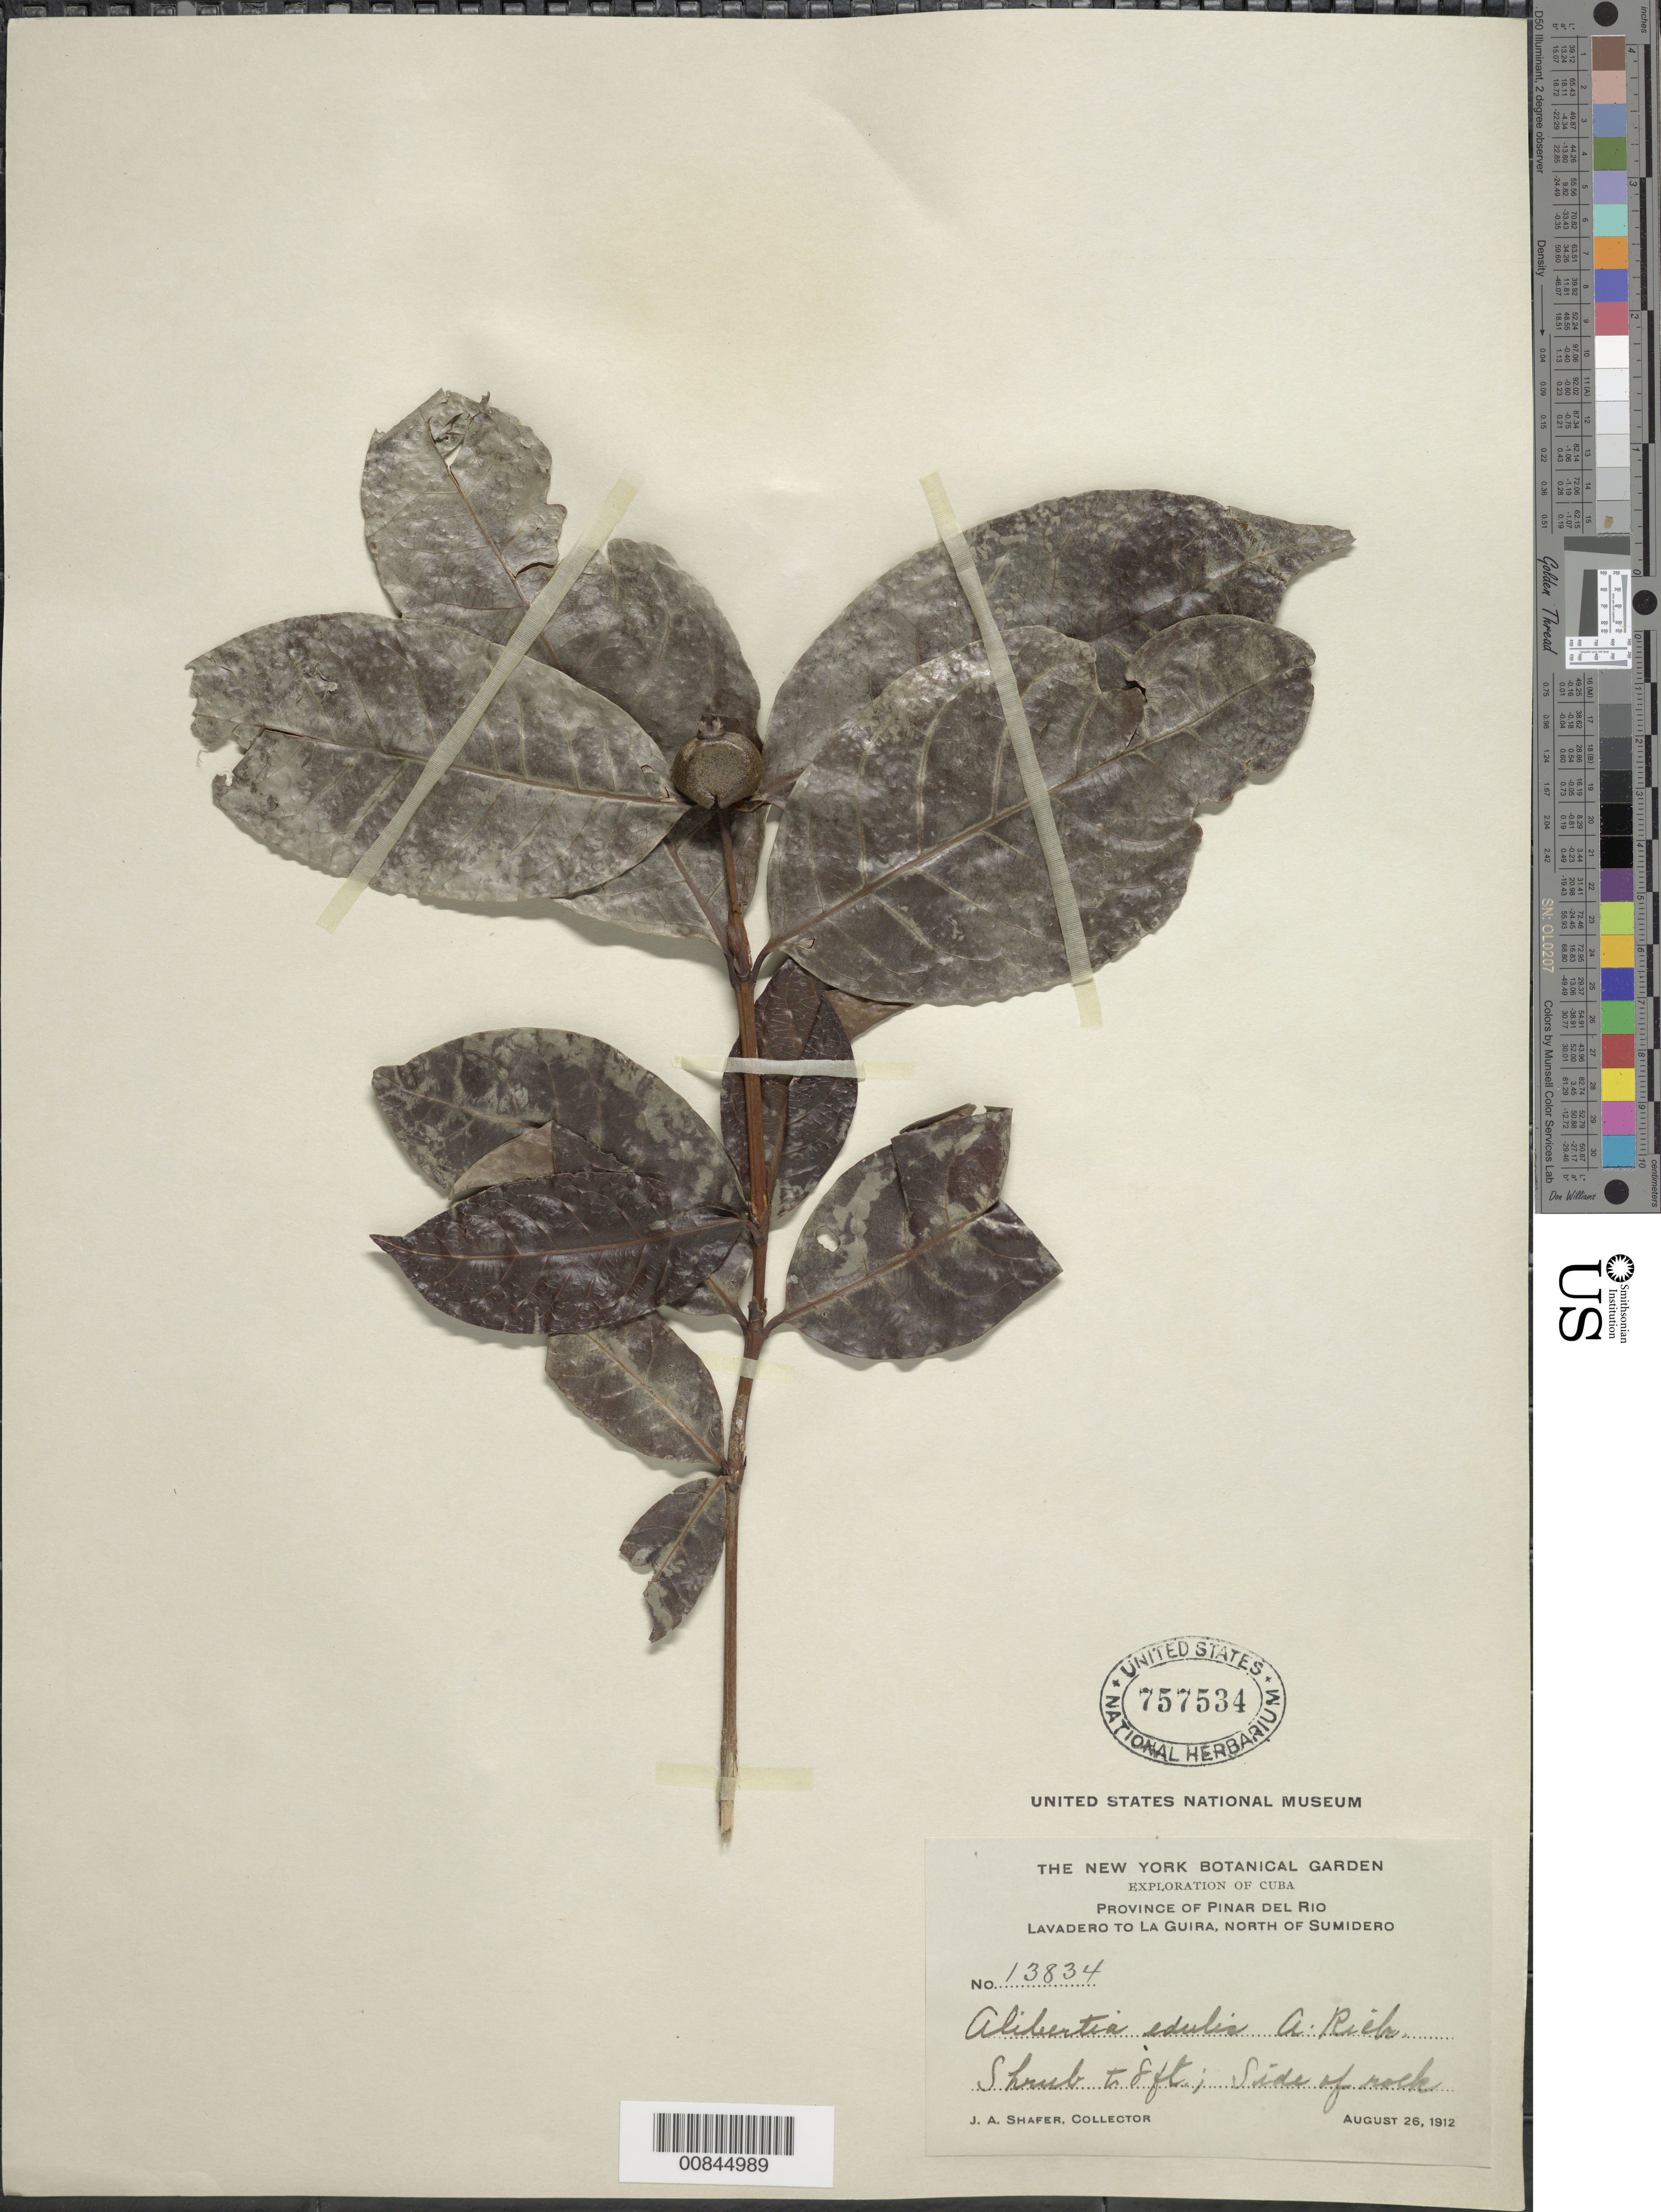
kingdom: Plantae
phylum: Tracheophyta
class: Magnoliopsida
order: Gentianales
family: Rubiaceae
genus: Alibertia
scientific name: Alibertia edulis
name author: (Rich.) A. Rich. ex DC.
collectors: J. A. Shafer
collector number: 13834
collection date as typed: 26 Aug 1912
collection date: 1912-08-26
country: Cuba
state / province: Pinar del Río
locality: Lavadero to La Guira, north of Sumidero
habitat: Side of rock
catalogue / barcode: US 757534